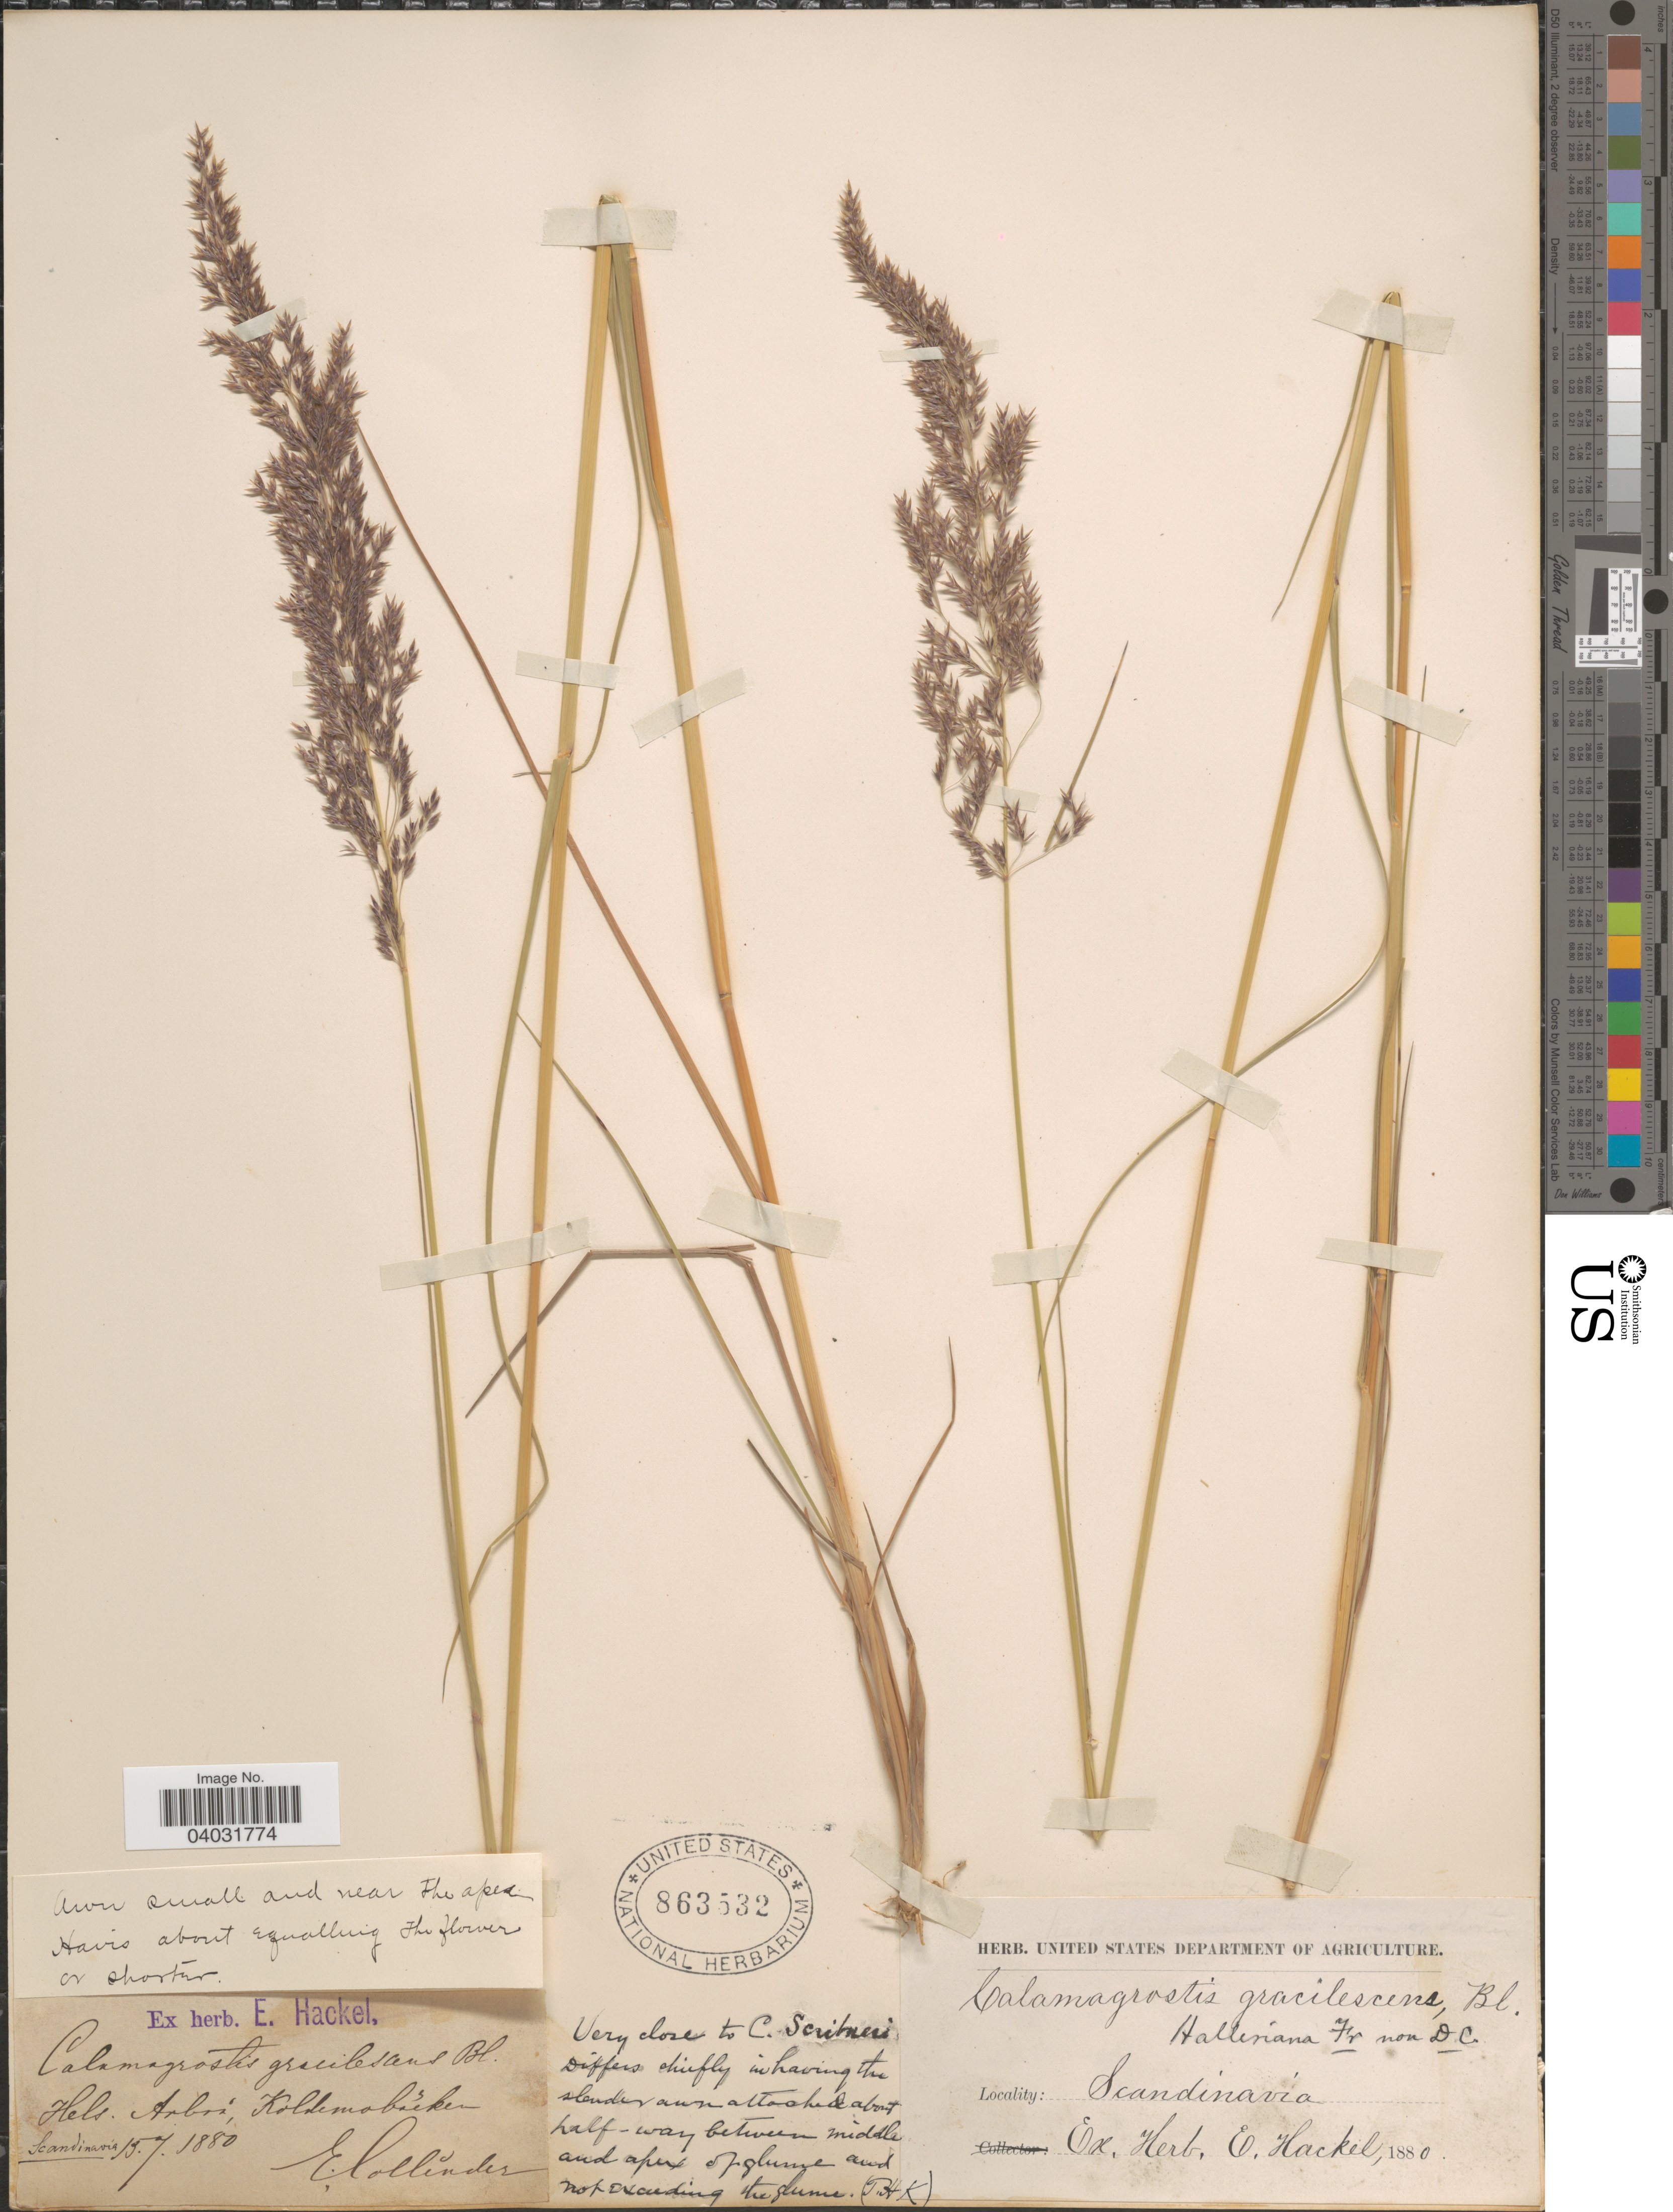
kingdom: Plantae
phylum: Tracheophyta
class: Liliopsida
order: Poales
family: Poaceae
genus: Calamagrostis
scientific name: Calamagrostis x gracilescens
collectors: E. Collinder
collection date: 1880-07-15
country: Sweden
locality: Hels. Arbrå. Koldemobacken. [interpreted]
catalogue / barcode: US 863532